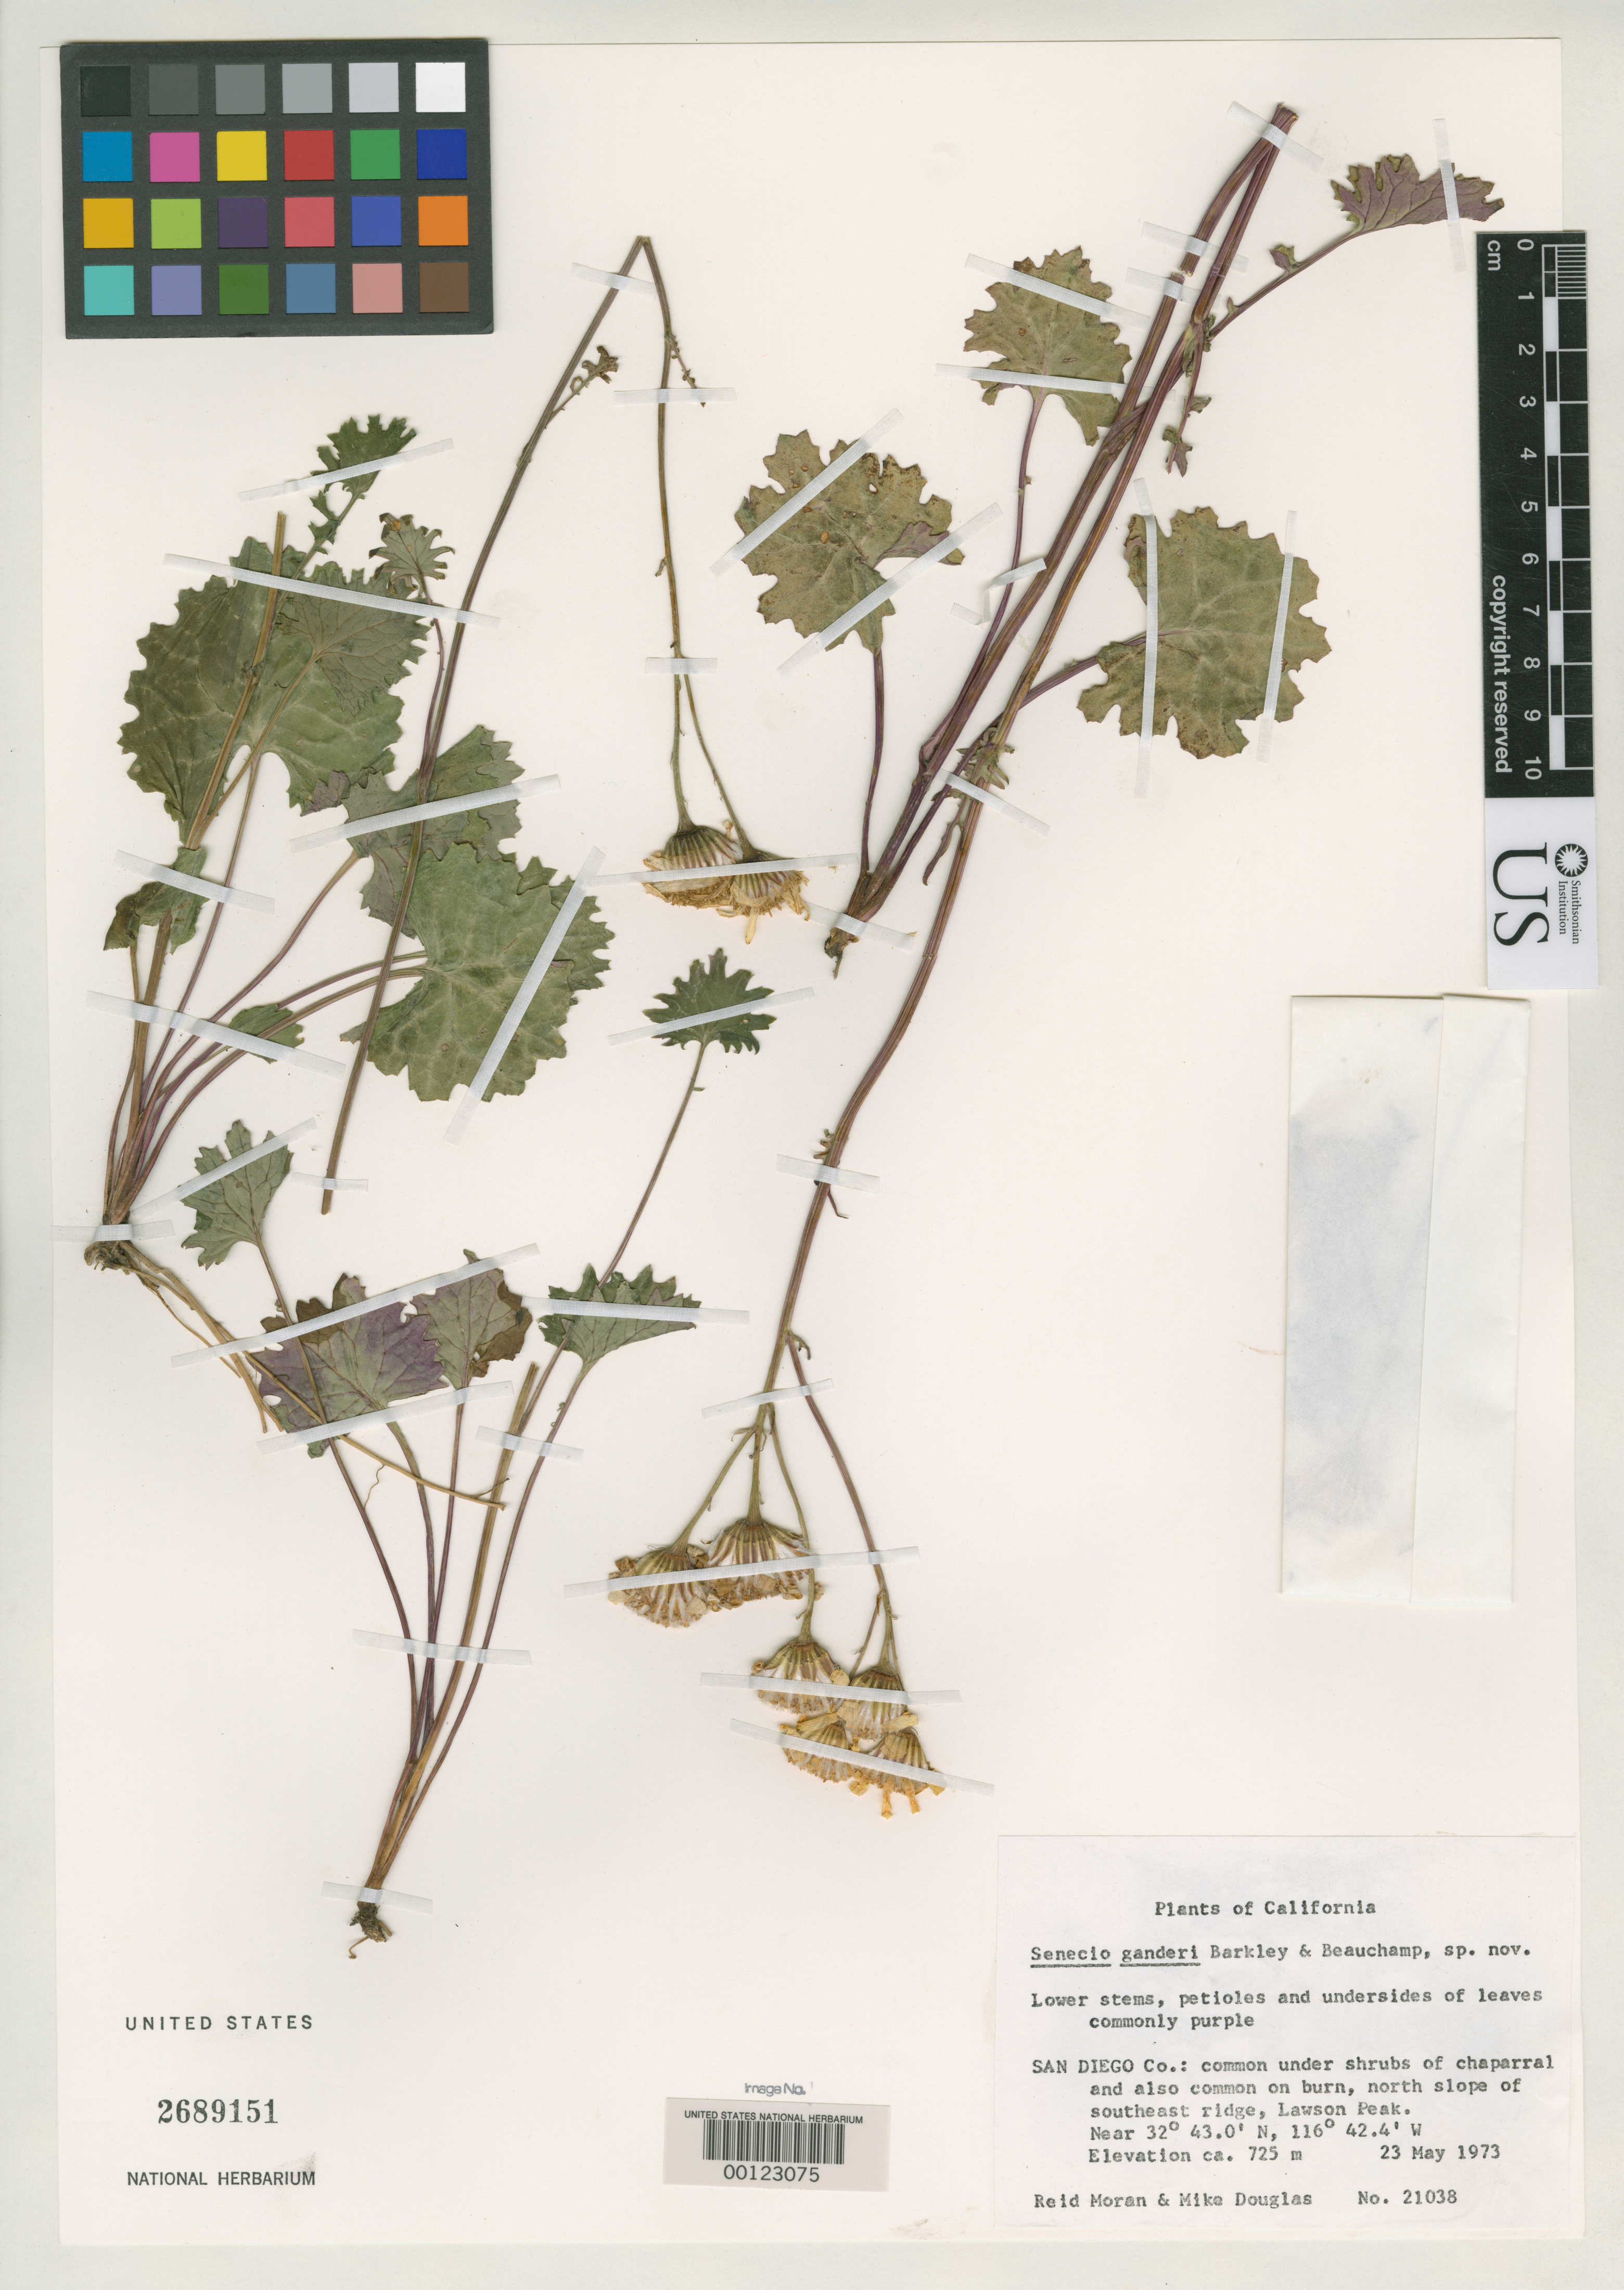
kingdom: Plantae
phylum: Tracheophyta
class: Magnoliopsida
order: Asterales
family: Asteraceae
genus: Senecio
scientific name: Senecio ganderi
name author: T.M. Barkley & R.M. Beauch.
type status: Isotype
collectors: R. V. Moran & M. Douglas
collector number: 21038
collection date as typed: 23 May 1973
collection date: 1973-05-23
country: United States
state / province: California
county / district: San Diego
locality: N slope of SE ridge, Lawson Peak.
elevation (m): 725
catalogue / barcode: US 2689151